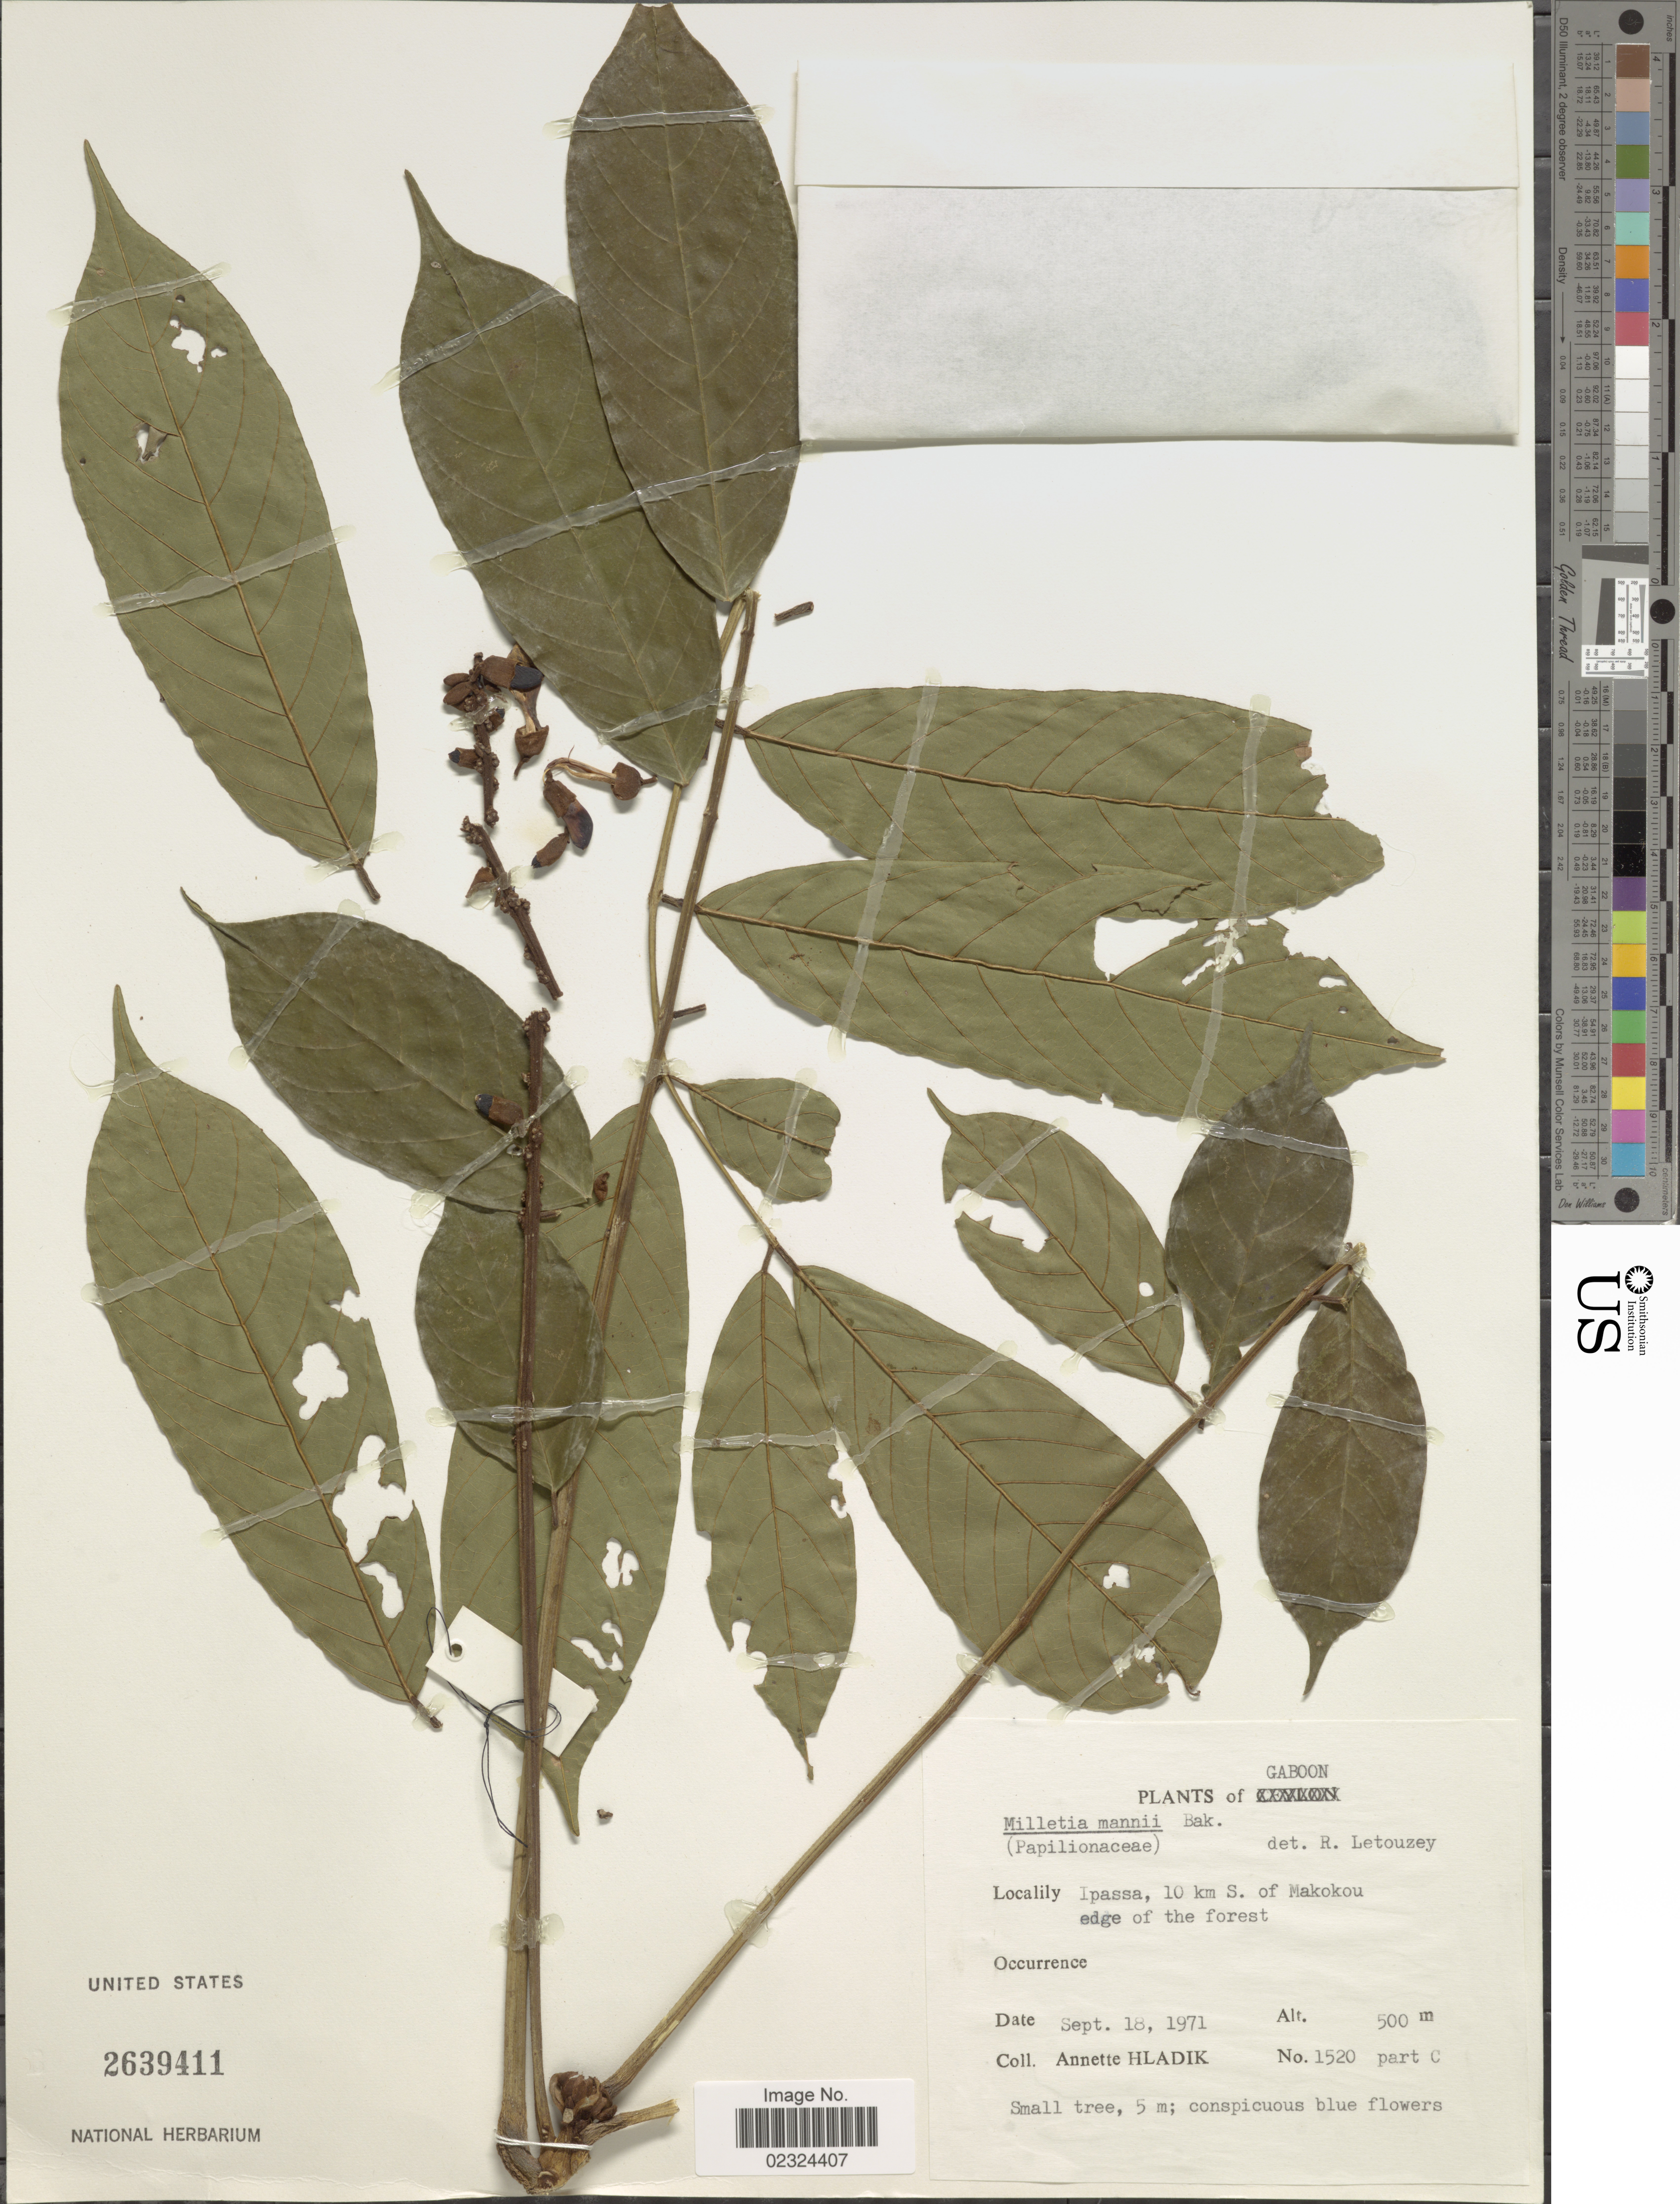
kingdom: Plantae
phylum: Tracheophyta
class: Magnoliopsida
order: Fabales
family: Fabaceae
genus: Millettia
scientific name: Millettia mannii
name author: Baker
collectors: A. Hladik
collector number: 1520C*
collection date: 1971-09-18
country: Gabon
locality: Gaboon. Ipassa, 10 km S. of Makokou edge of forest.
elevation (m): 500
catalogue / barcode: US 2639411